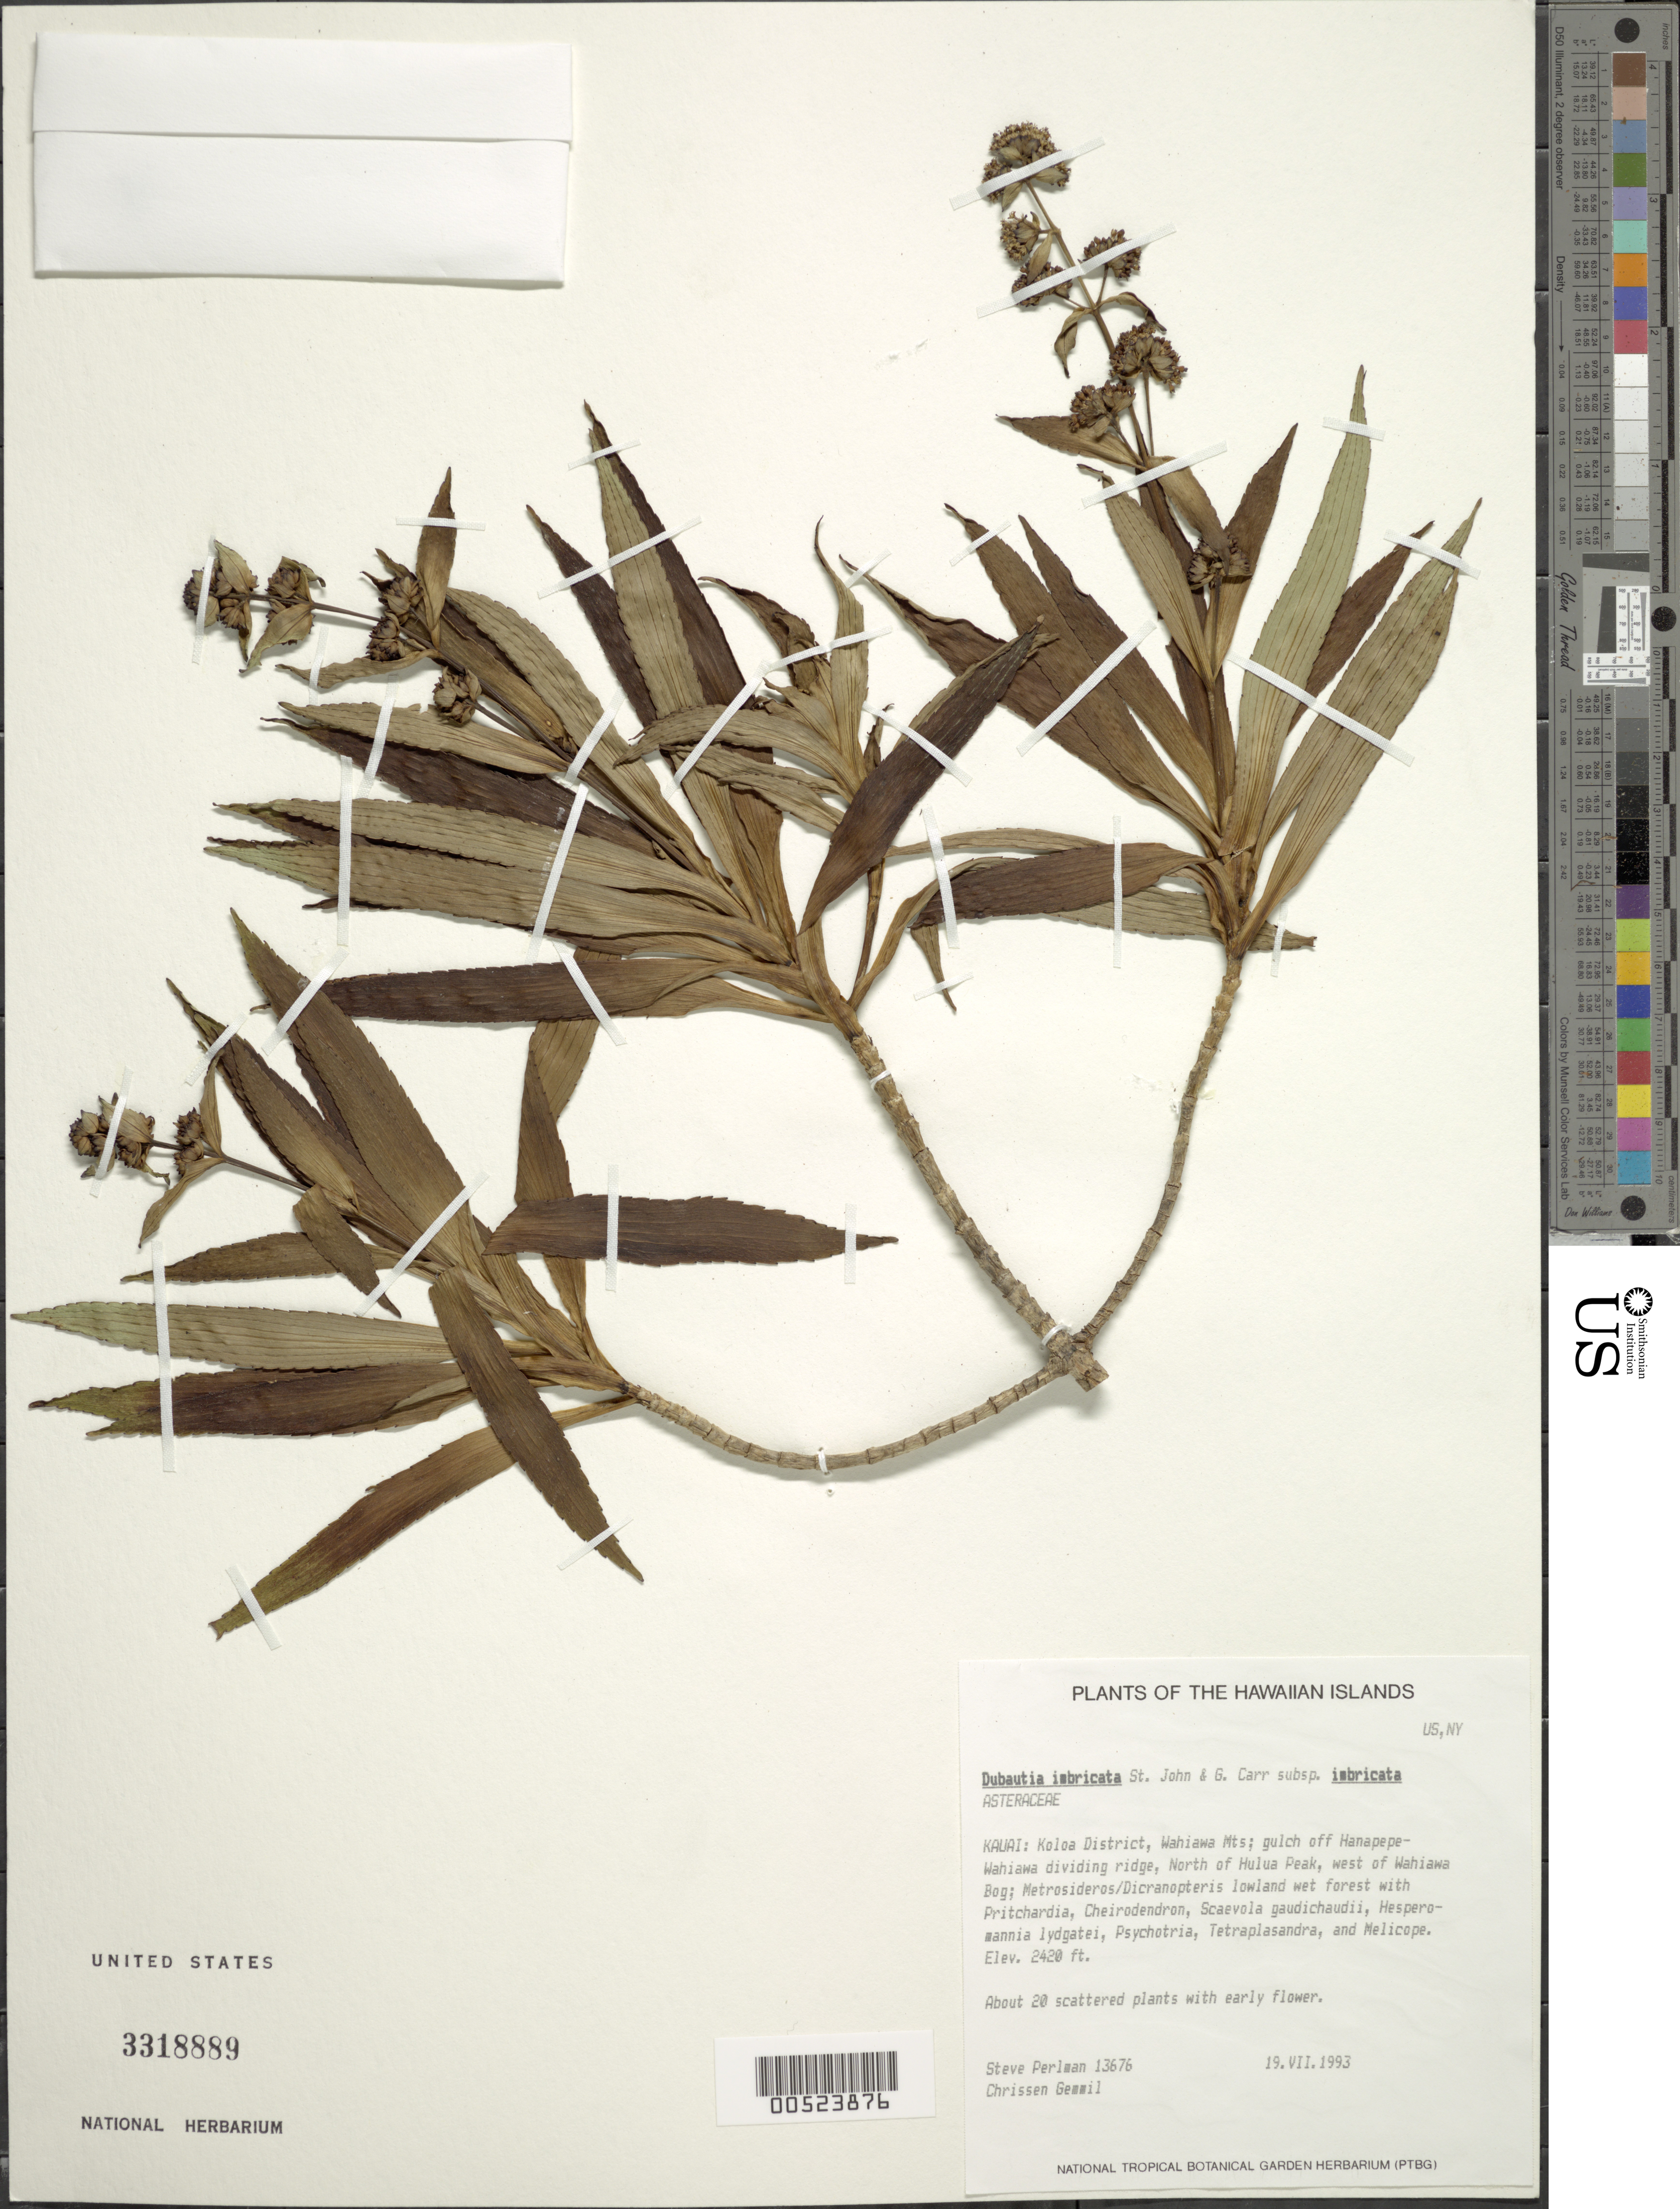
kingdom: Plantae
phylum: Tracheophyta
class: Magnoliopsida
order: Asterales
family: Asteraceae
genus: Dubautia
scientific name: Dubautia imbricata subsp. imbricata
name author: H. St. John & G.D. Carr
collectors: S. P. Perlman & C. Gemmil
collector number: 13676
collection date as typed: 19 Jul 1993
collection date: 1993-07-19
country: United States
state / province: Hawaii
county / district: Kauai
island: Kaua'i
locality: Koloa Dist, Wahiawa Mts, gulch off Hanapepe-Wahiawa dividing ridge, N of Hulua Peak, W of Wahiawa Bog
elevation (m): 738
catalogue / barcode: US 3318889